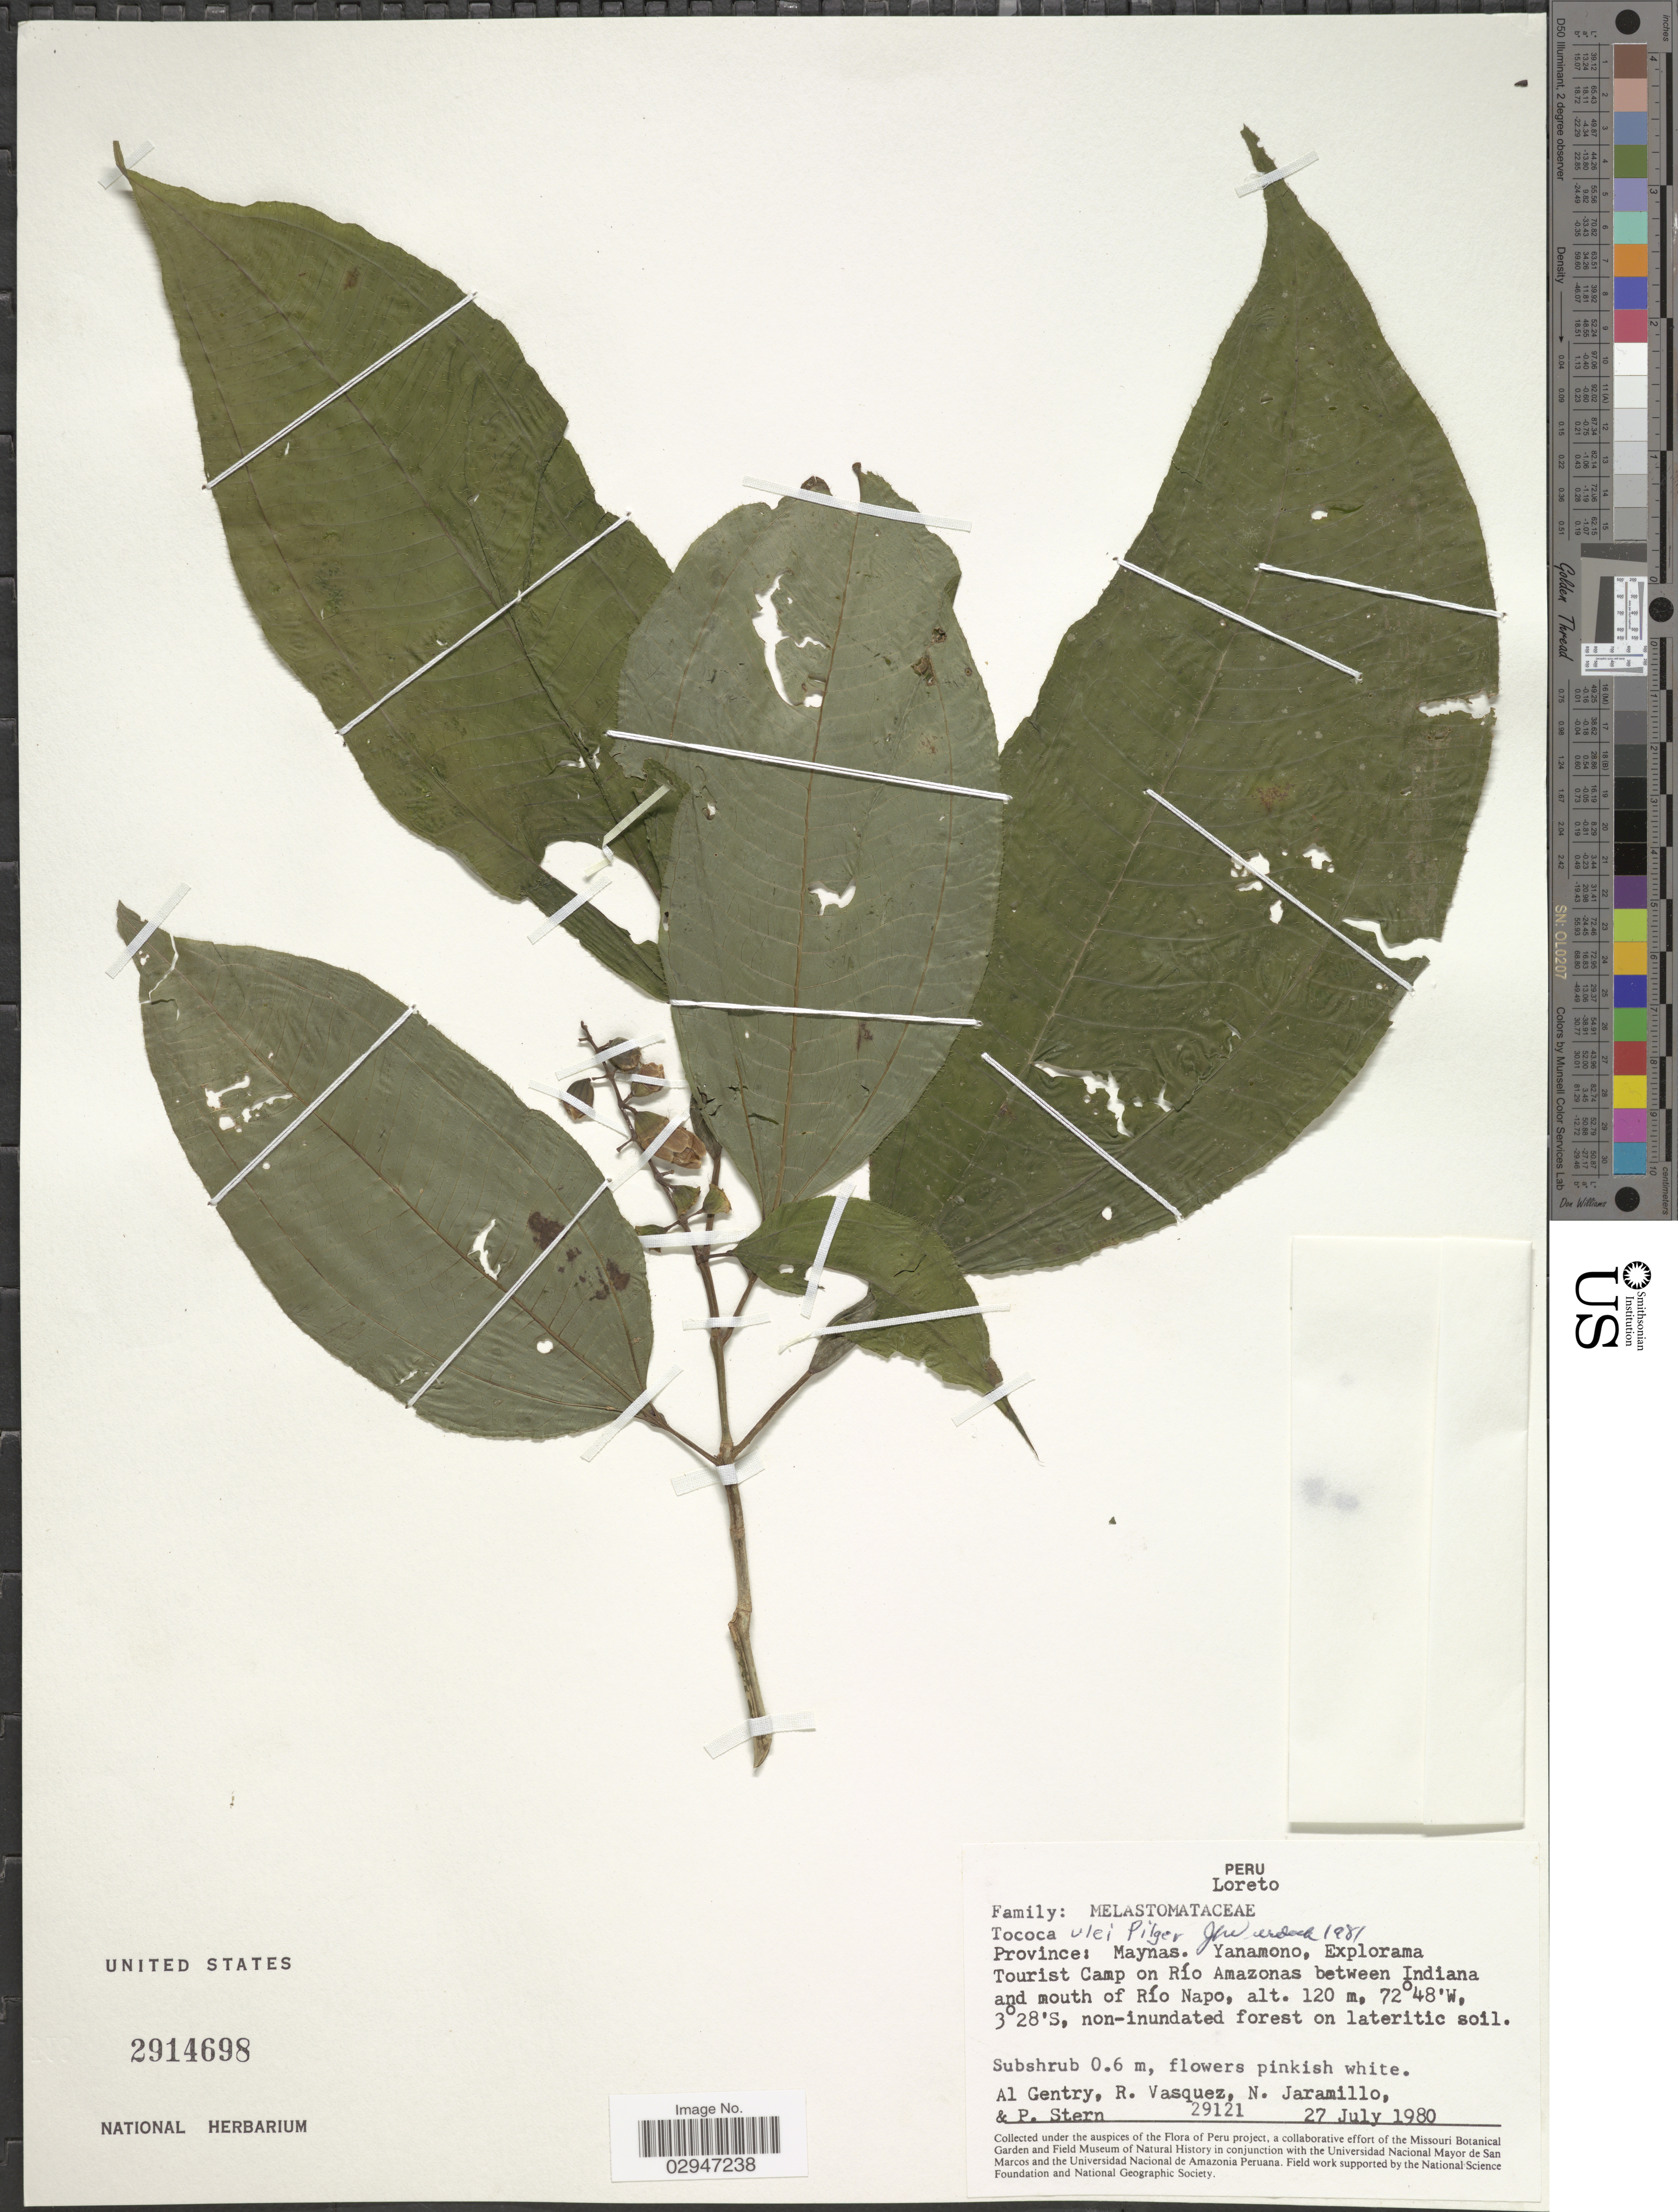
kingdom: Plantae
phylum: Tracheophyta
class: Magnoliopsida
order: Myrtales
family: Melastomataceae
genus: Tococa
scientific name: Tococa ulei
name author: Pilg.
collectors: A. H. Gentry, R. Vasquez, N. Jaramillo & P. Stern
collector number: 29121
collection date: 1980-07-27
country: Peru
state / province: Loreto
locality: Province: Maynas. Yanamono, Explorama Tourist Camp on Río Amazonas between Indiana and mouth of Río Napo.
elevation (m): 120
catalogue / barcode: US 2914698